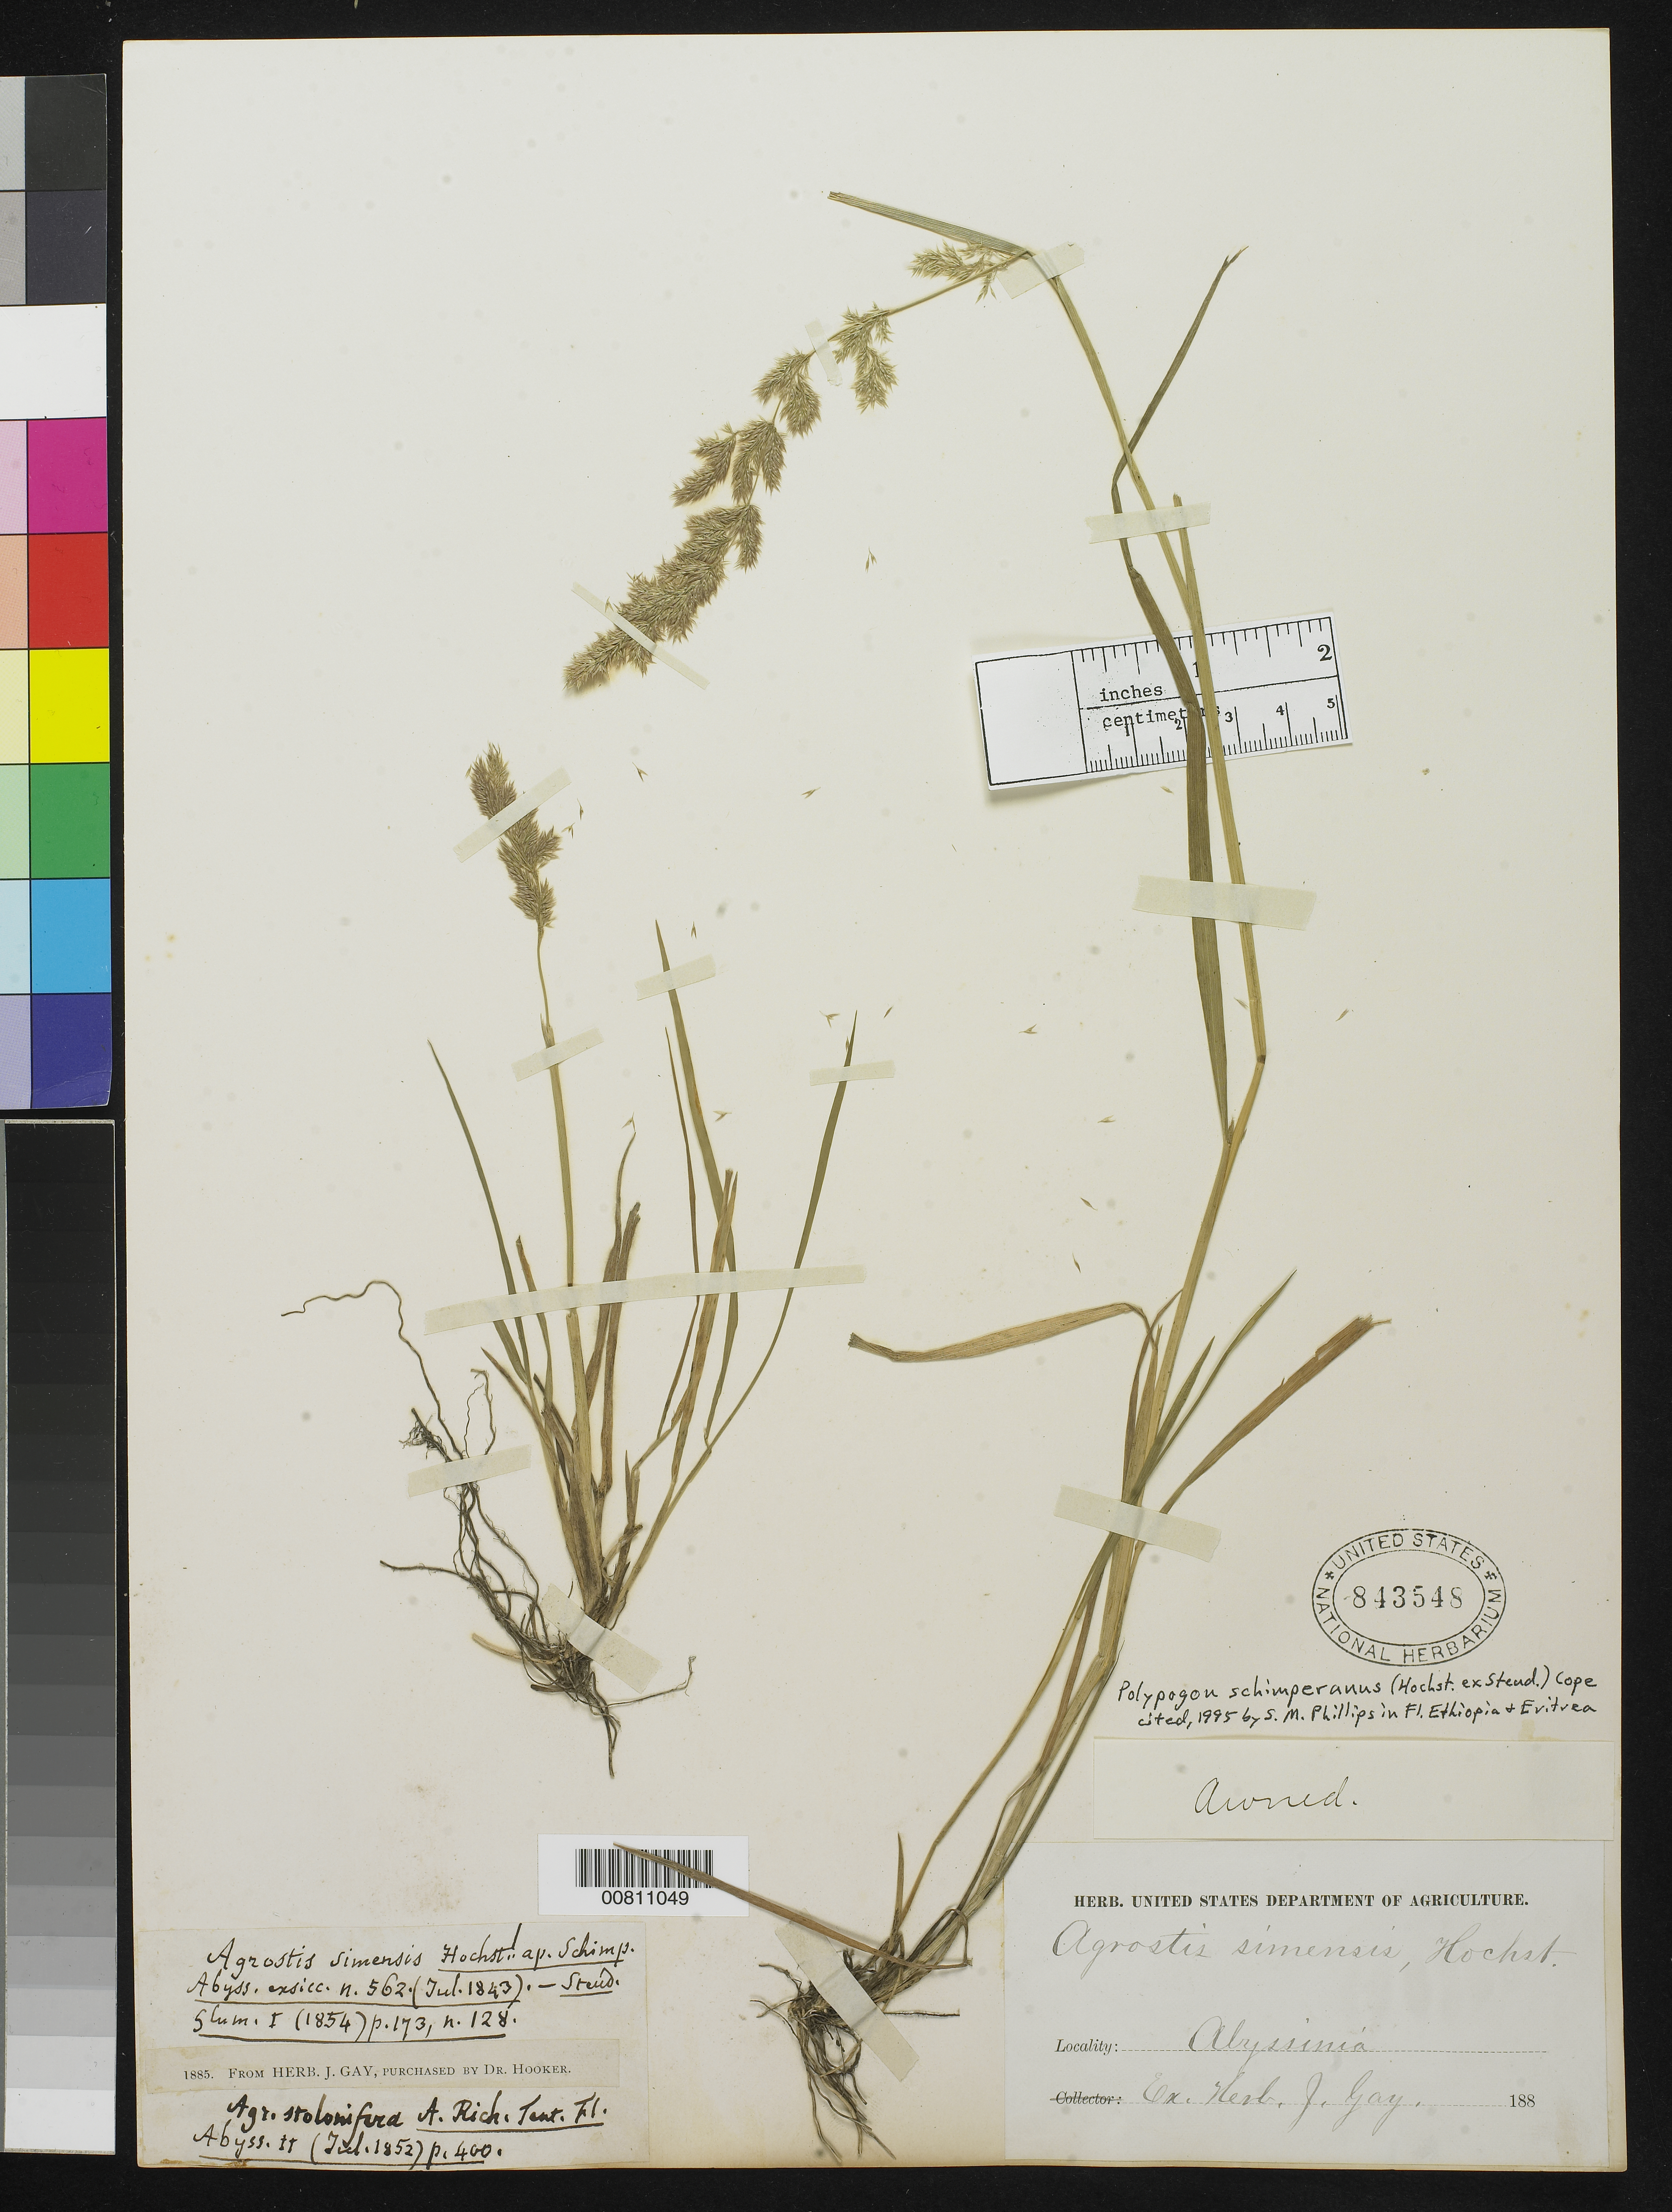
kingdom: Plantae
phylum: Tracheophyta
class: Liliopsida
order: Poales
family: Poaceae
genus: Agrostis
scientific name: Agrostis simensis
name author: Hochst. ex Steud.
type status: Isotype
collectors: G. W. Schimper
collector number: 562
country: Ethiopia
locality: Abyssinia.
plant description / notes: Cited 1995 by S.M. Phillips in Fl. Ethiopia & Eritrea.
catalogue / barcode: US 843548